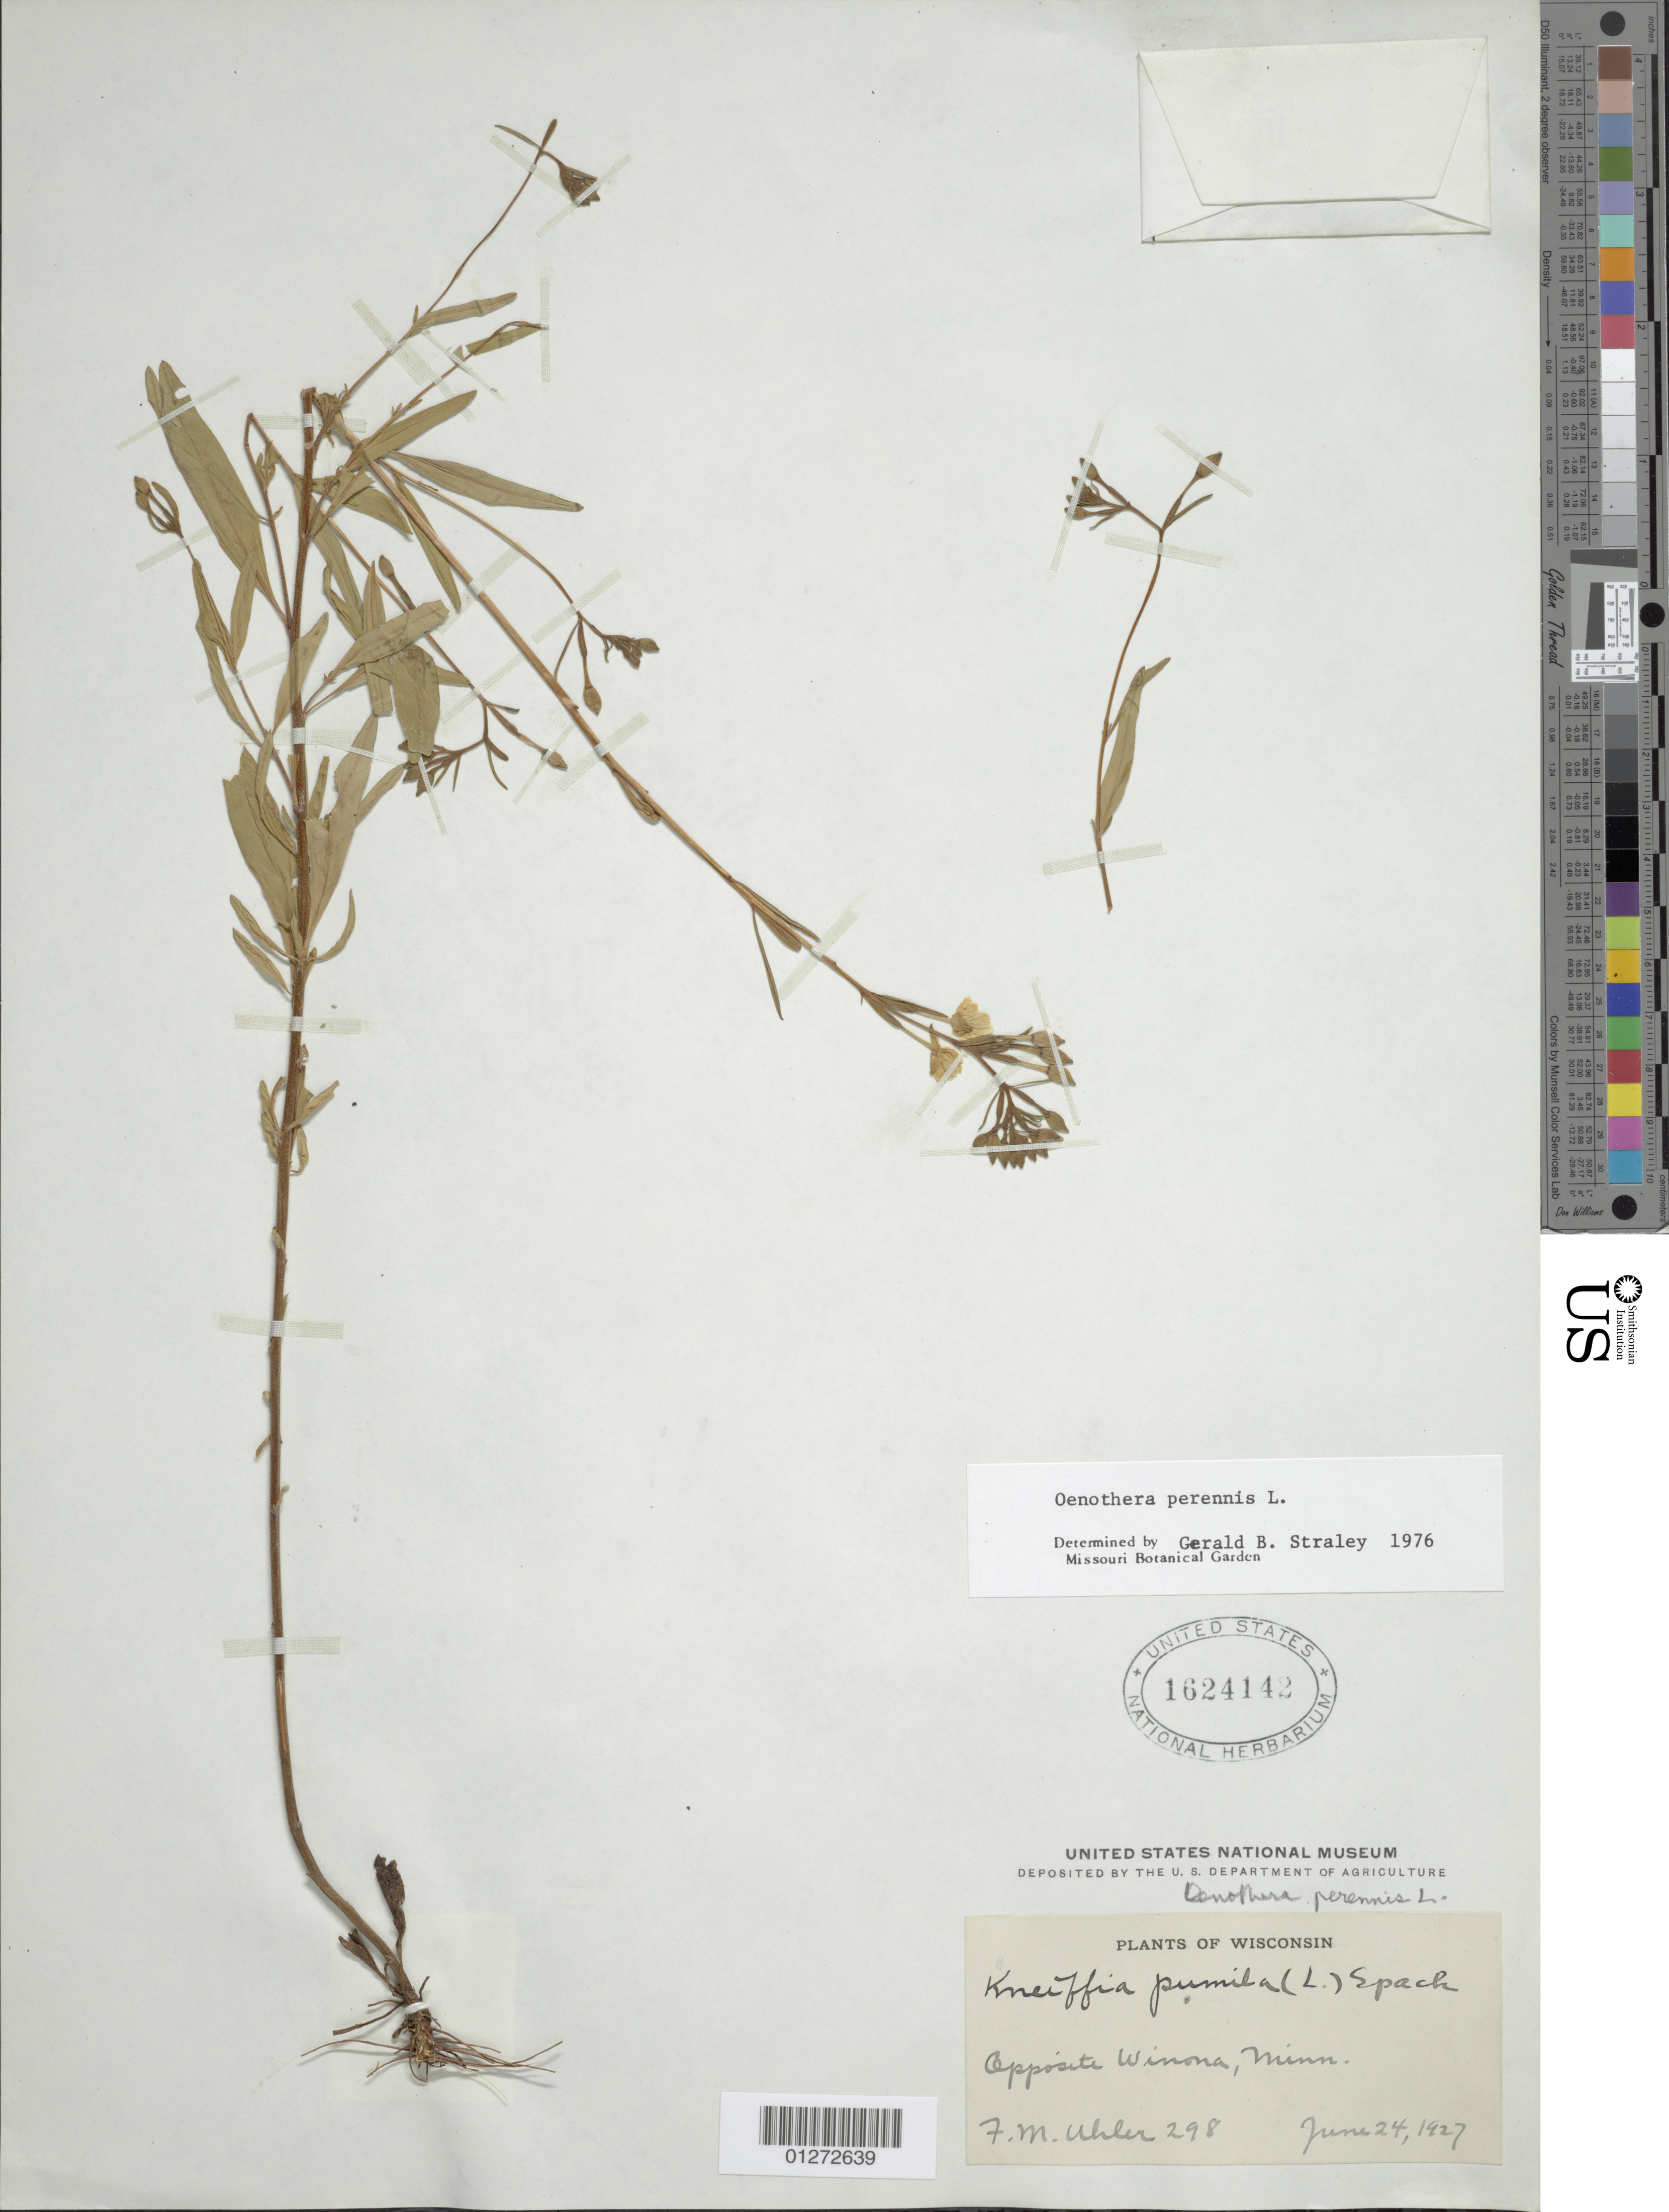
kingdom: Plantae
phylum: Tracheophyta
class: Magnoliopsida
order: Myrtales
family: Onagraceae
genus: Oenothera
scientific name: Oenothera perennis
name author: L.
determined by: Straley, G. B.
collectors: F. M. Uhler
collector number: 298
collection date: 1927-06-24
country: United States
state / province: Minnesota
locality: Opposite Winona.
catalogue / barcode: US 1624142